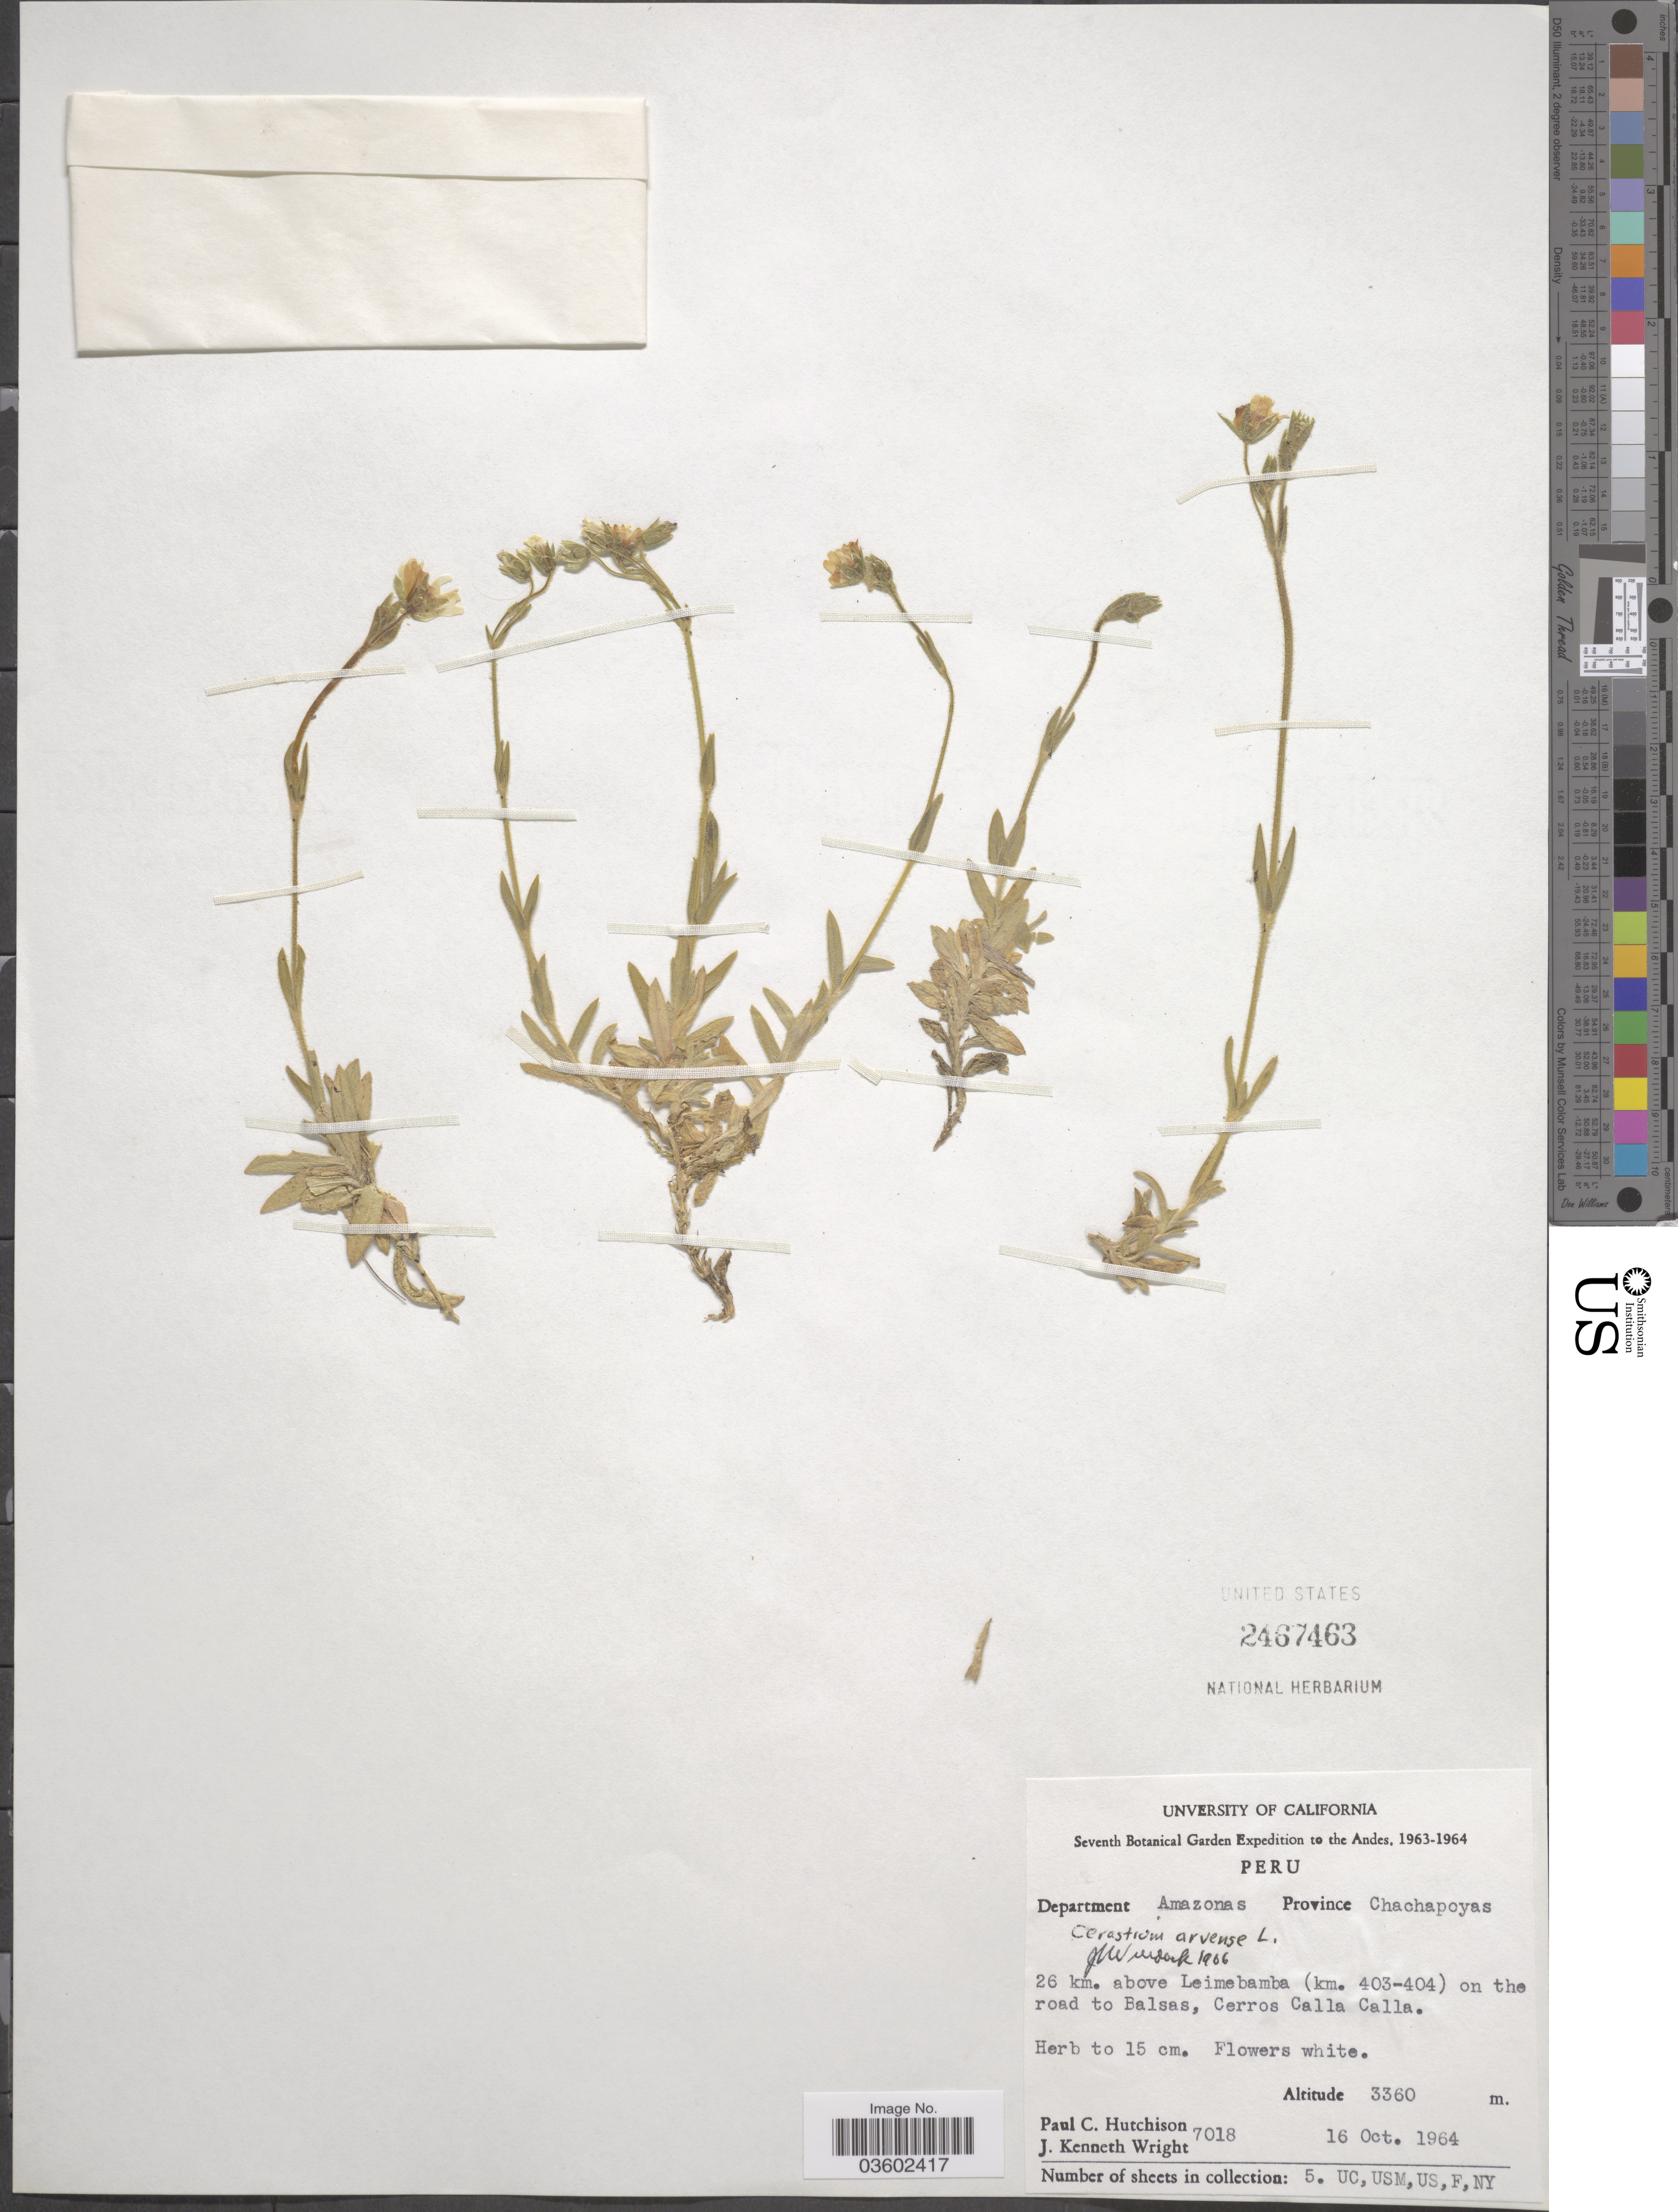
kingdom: Plantae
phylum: Tracheophyta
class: Magnoliopsida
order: Caryophyllales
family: Caryophyllaceae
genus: Cerastium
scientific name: Cerastium arvense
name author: L.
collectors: P. C. Hutchison & J. K. Wright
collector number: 7018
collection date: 1964-10-16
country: Peru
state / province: Amazonas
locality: Department Amazonas. Province Chachapoyas. 26 km. above Leimebamba (km. 403-404) on the road to Balsas, Cerros Calla Calla.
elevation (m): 3360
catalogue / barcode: US 2467463